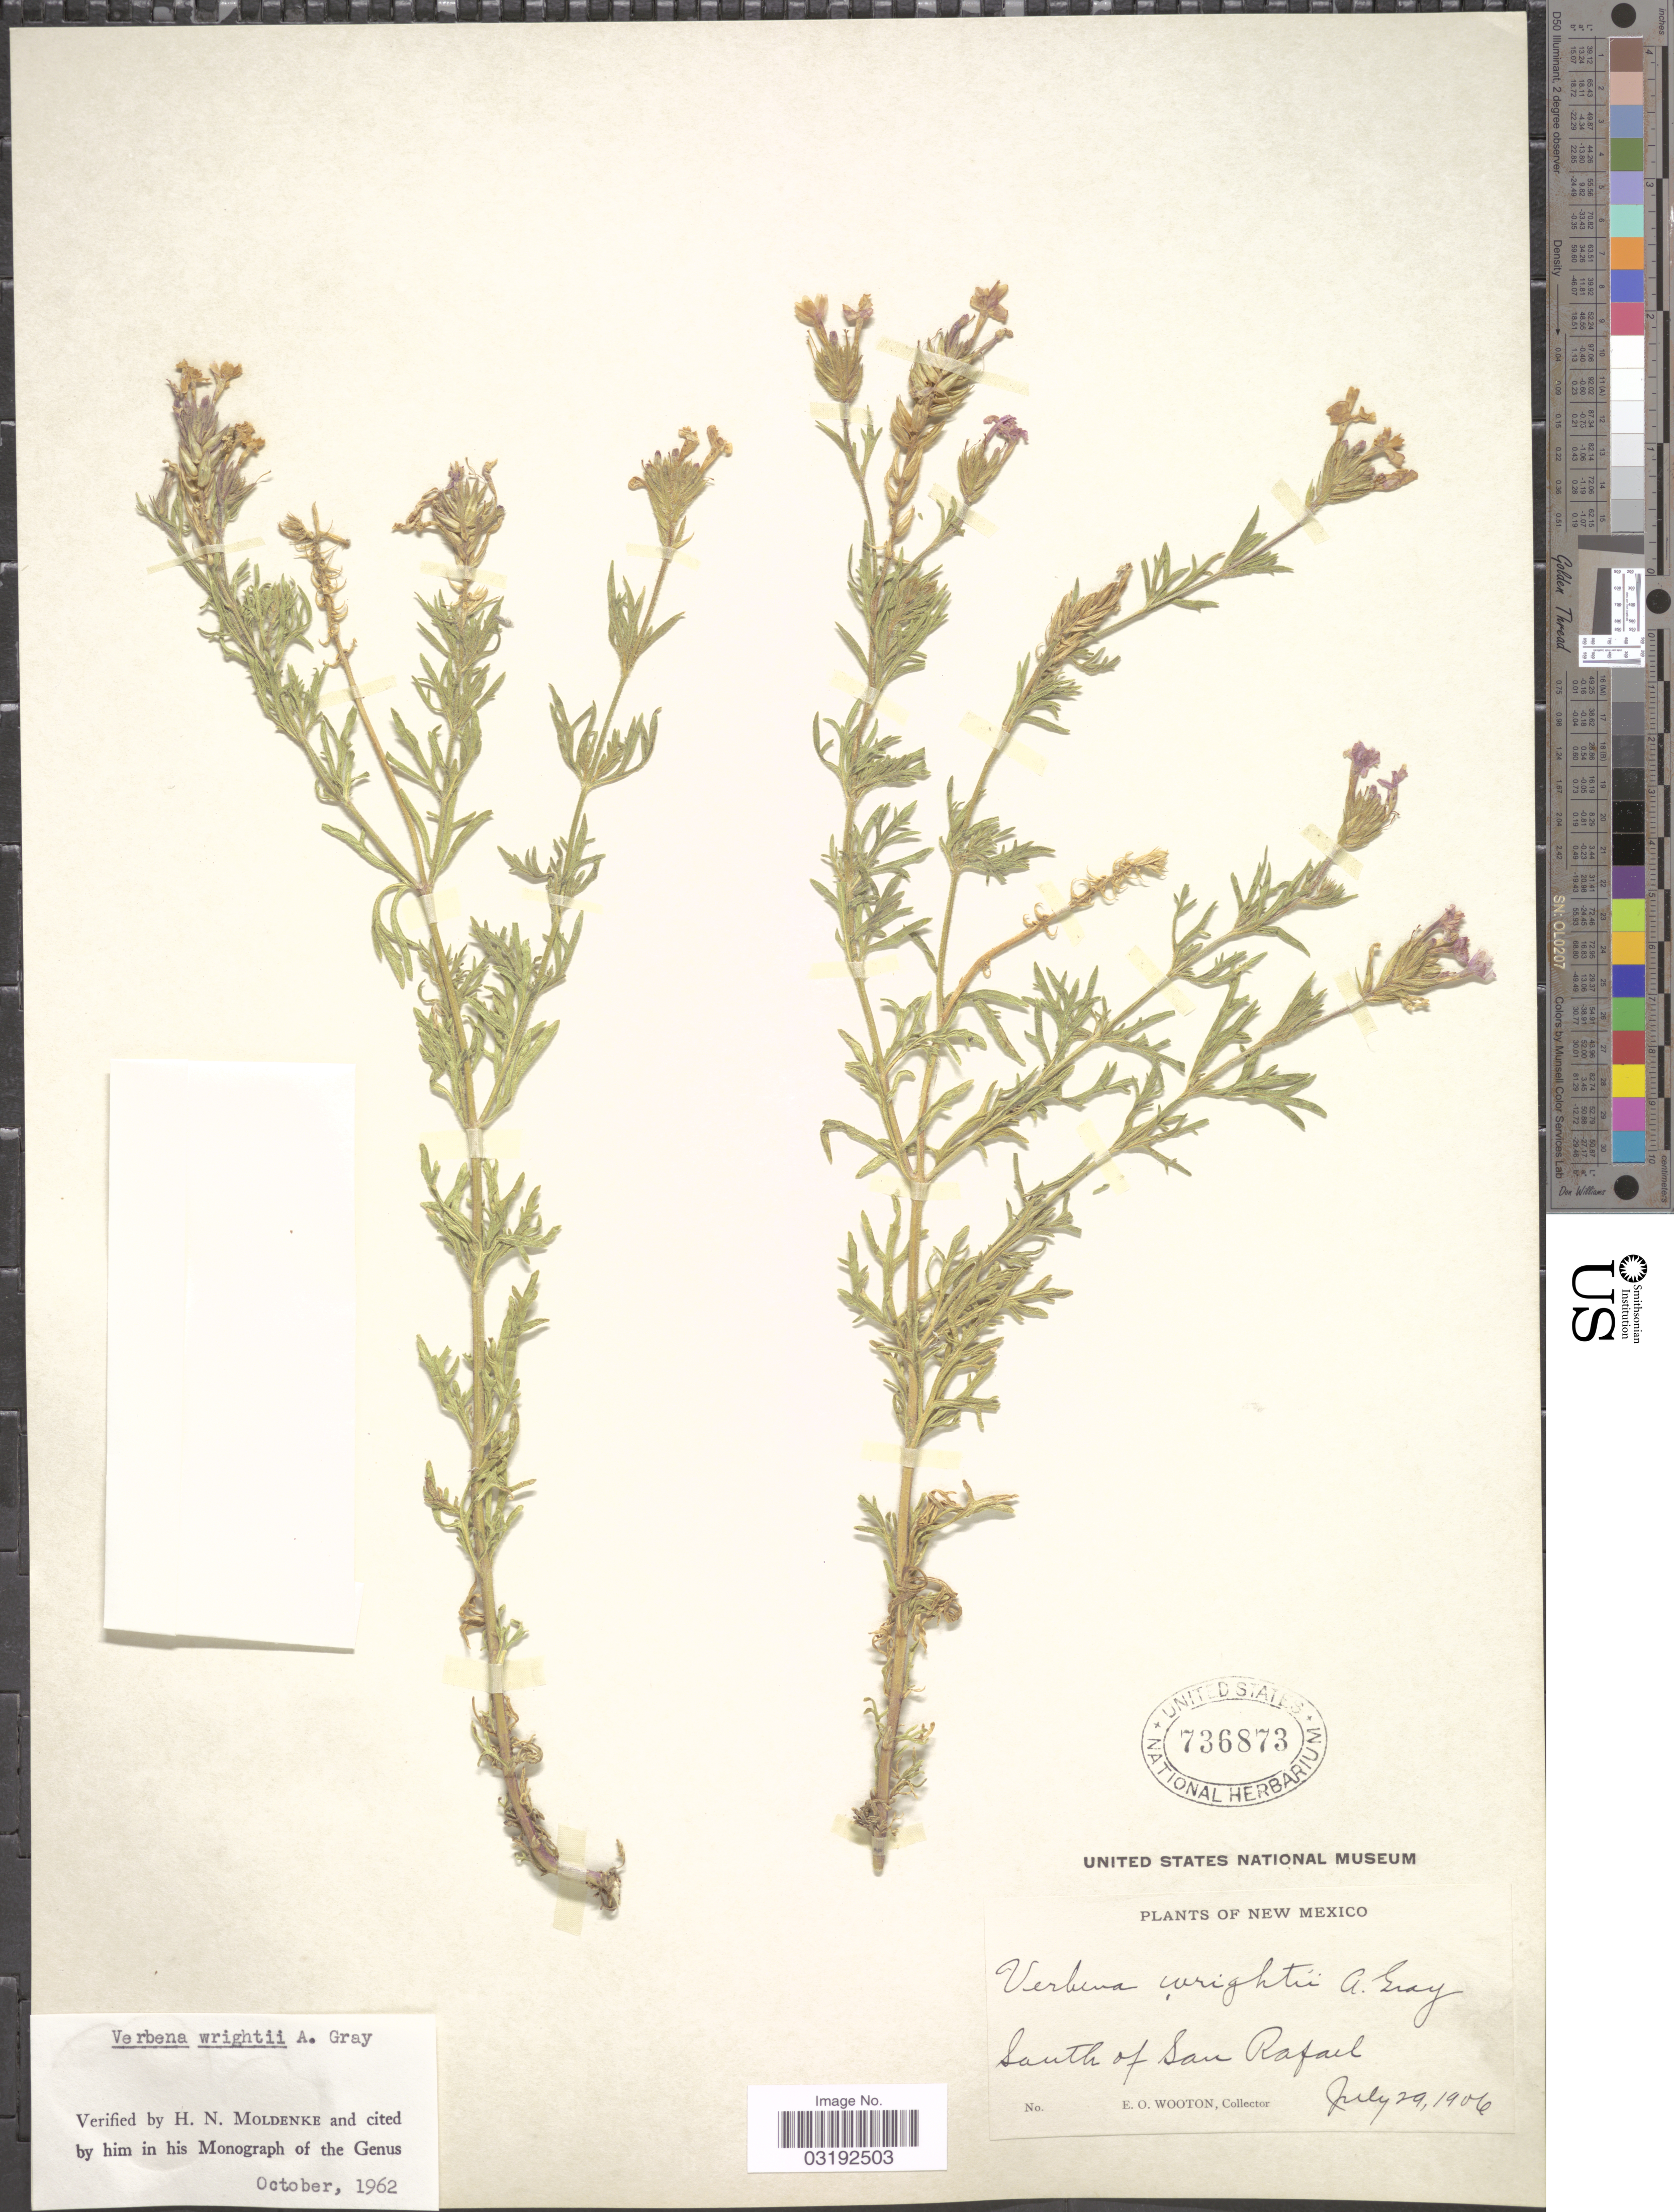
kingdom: Plantae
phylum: Tracheophyta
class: Magnoliopsida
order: Lamiales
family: Verbenaceae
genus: Verbena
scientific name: Verbena wrightii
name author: A. Gray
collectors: E. O. Wooton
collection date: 1906-07-29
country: United States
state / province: New Mexico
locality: South of San Rafael.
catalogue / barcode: US 736873